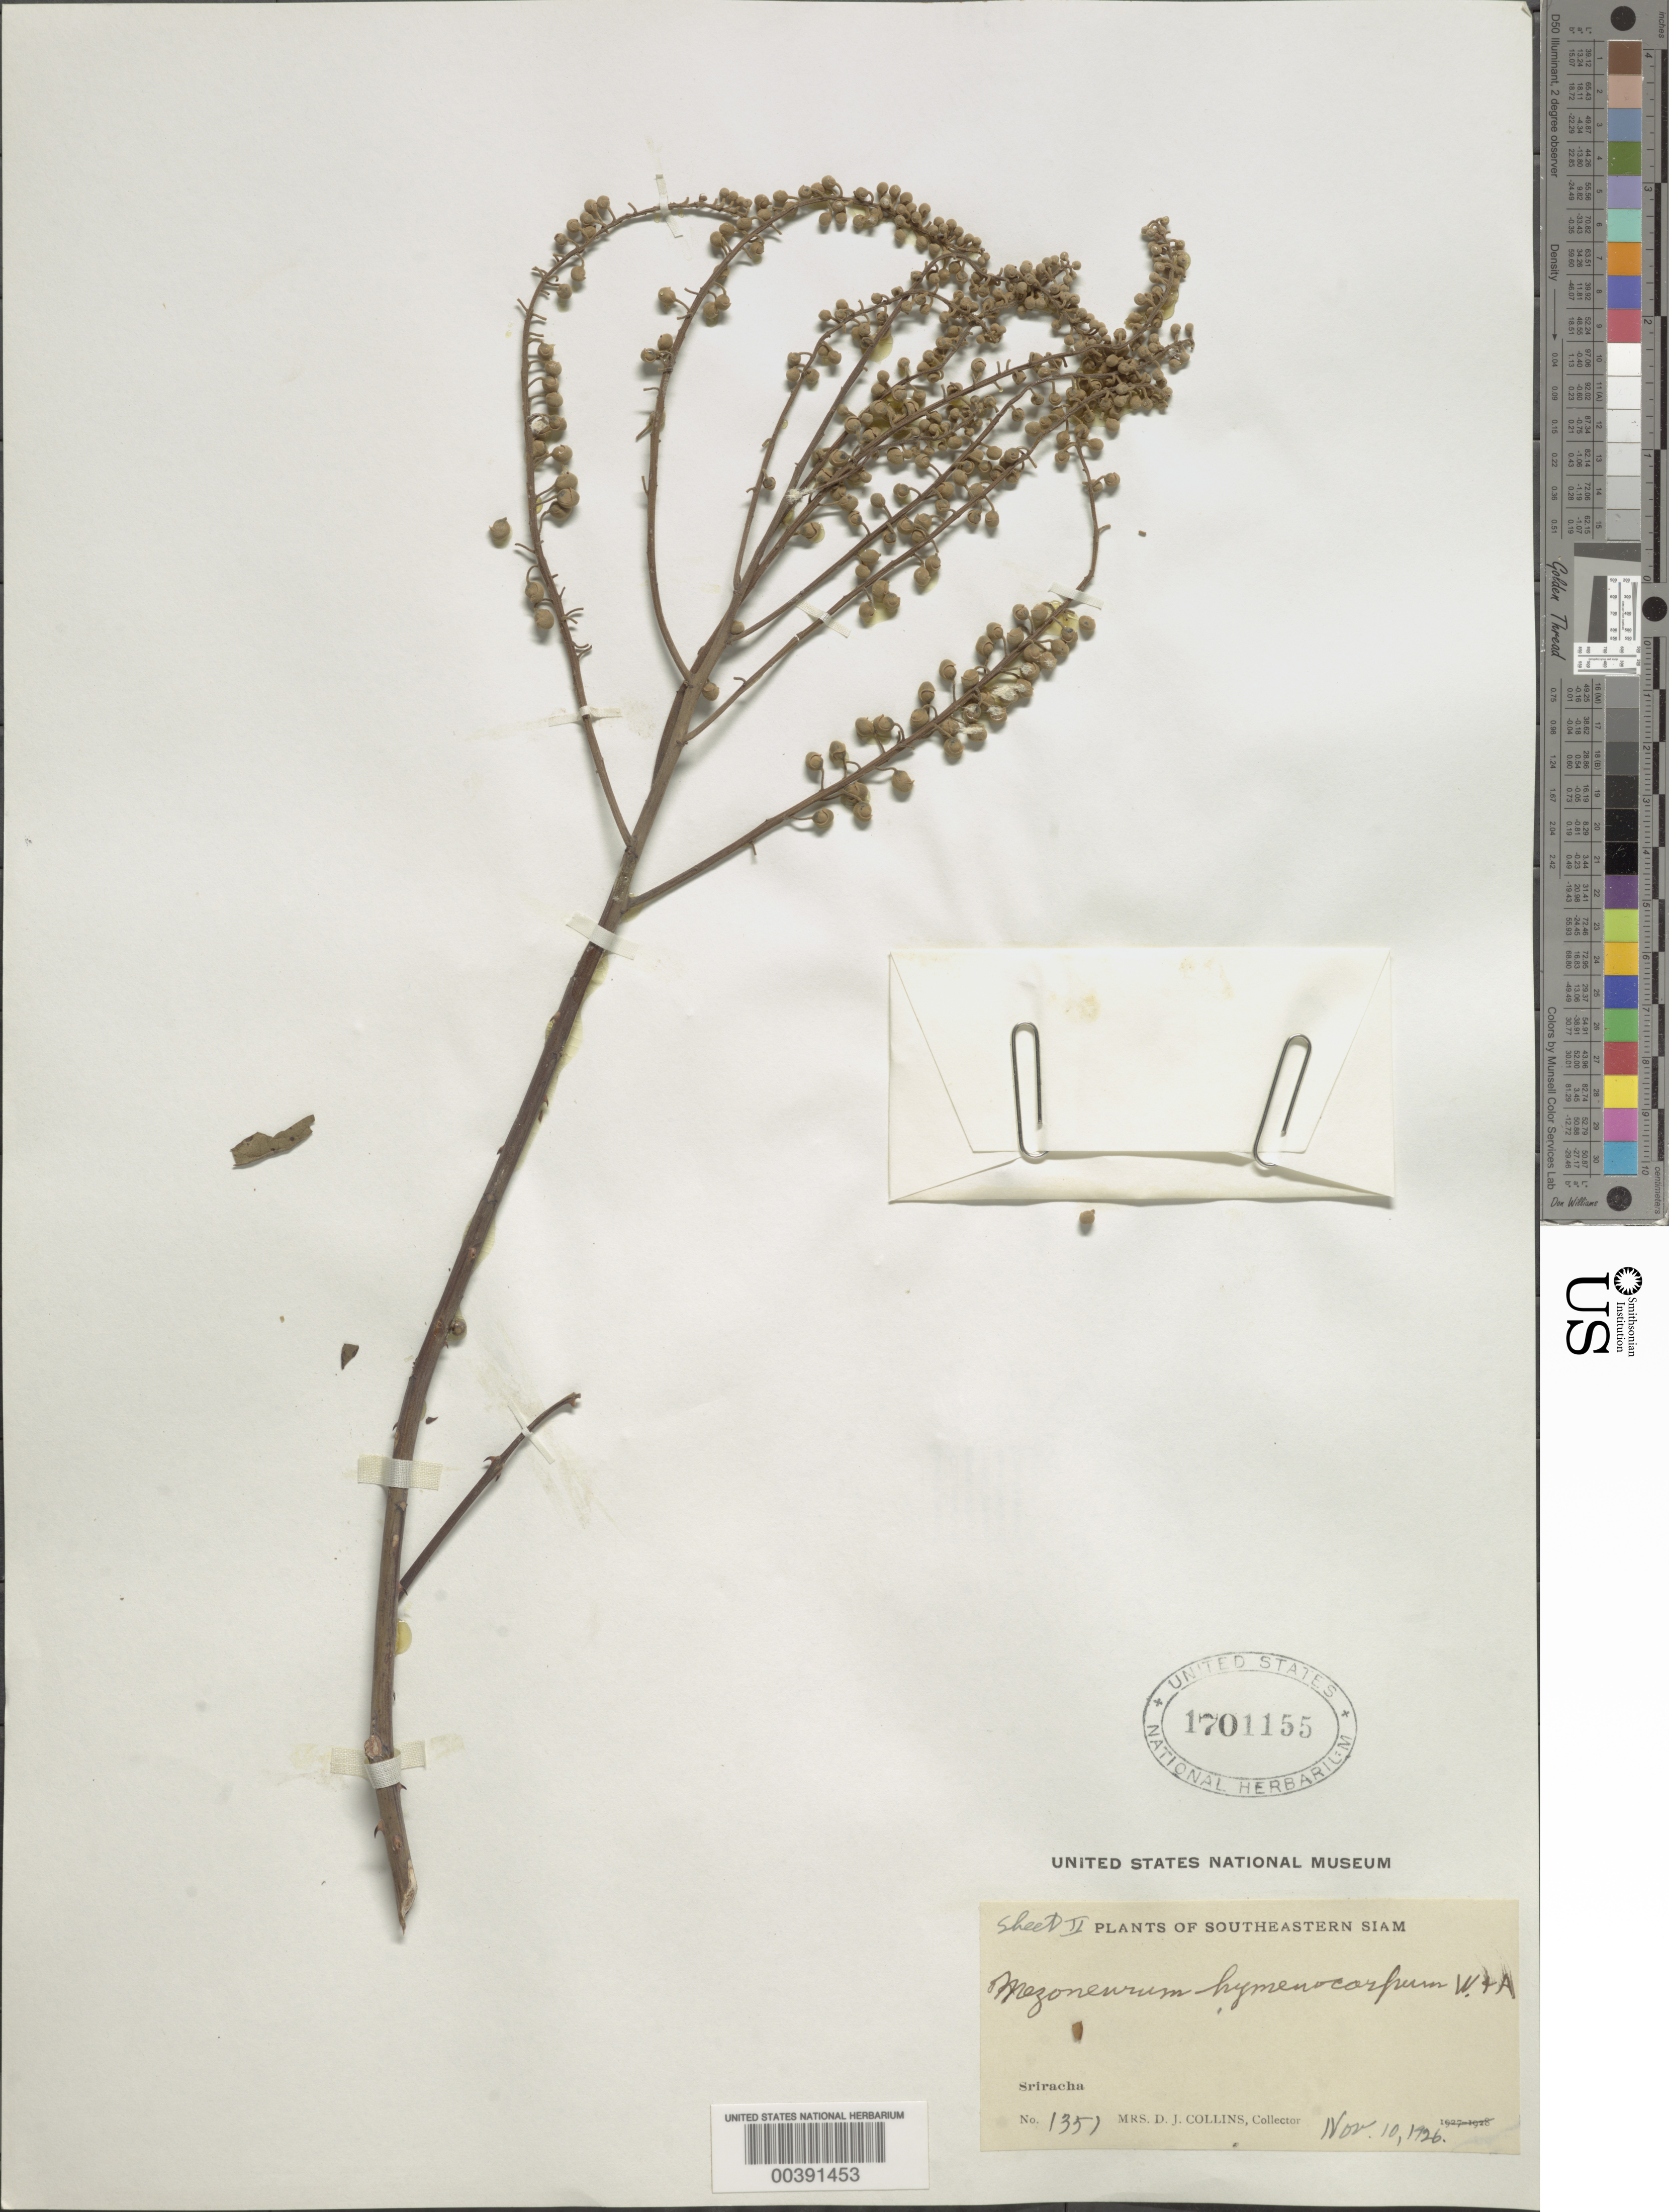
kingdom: Plantae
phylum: Tracheophyta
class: Magnoliopsida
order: Fabales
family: Fabaceae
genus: Mezoneuron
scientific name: Mezoneuron hymenocarpum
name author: Wight & Arn. ex Prain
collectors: Mrs. D. J. Collins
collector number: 1351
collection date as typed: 10 Nov 1926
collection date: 1926-11-10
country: Thailand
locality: Se siam, sriracha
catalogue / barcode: US 1701155